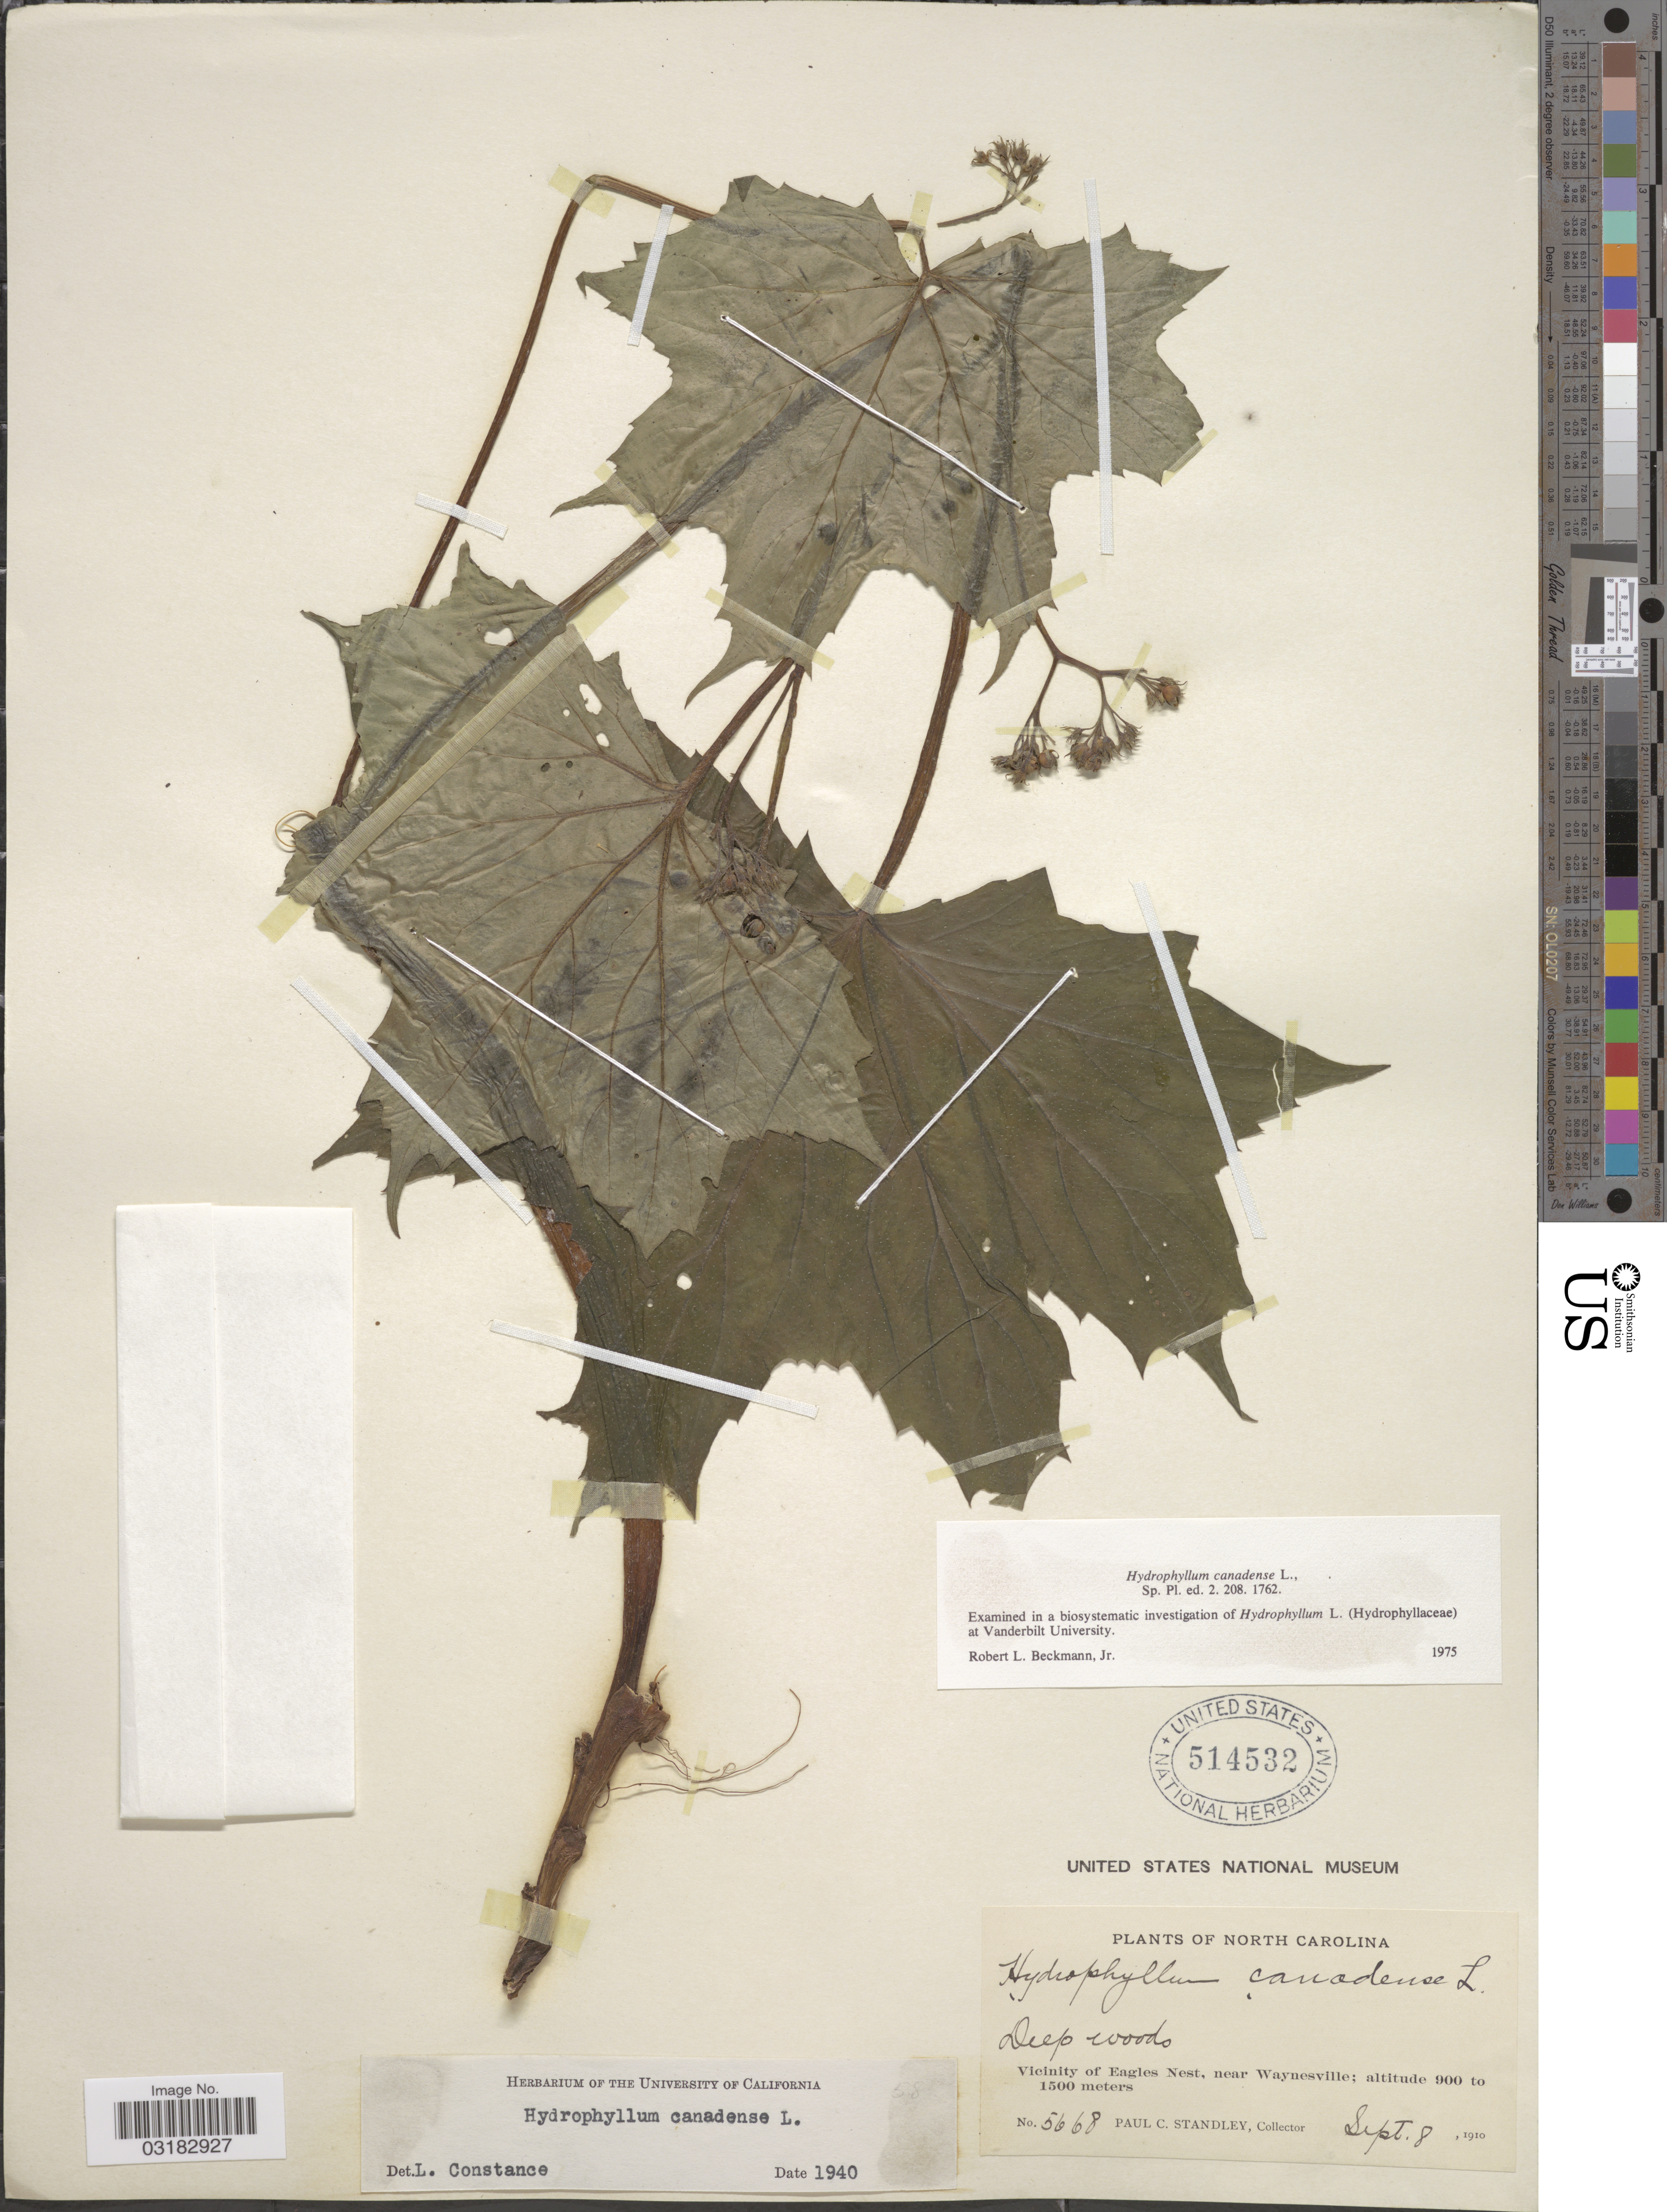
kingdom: Plantae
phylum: Tracheophyta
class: Magnoliopsida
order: Boraginales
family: Hydrophyllaceae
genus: Hydrophyllum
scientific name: Hydrophyllum canadense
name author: L.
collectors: P. C. Standley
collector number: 5668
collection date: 1910-09-08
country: United States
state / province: North Carolina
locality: Vicinity of Eagles Nest, near Waynesville.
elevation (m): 900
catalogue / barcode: US 514532